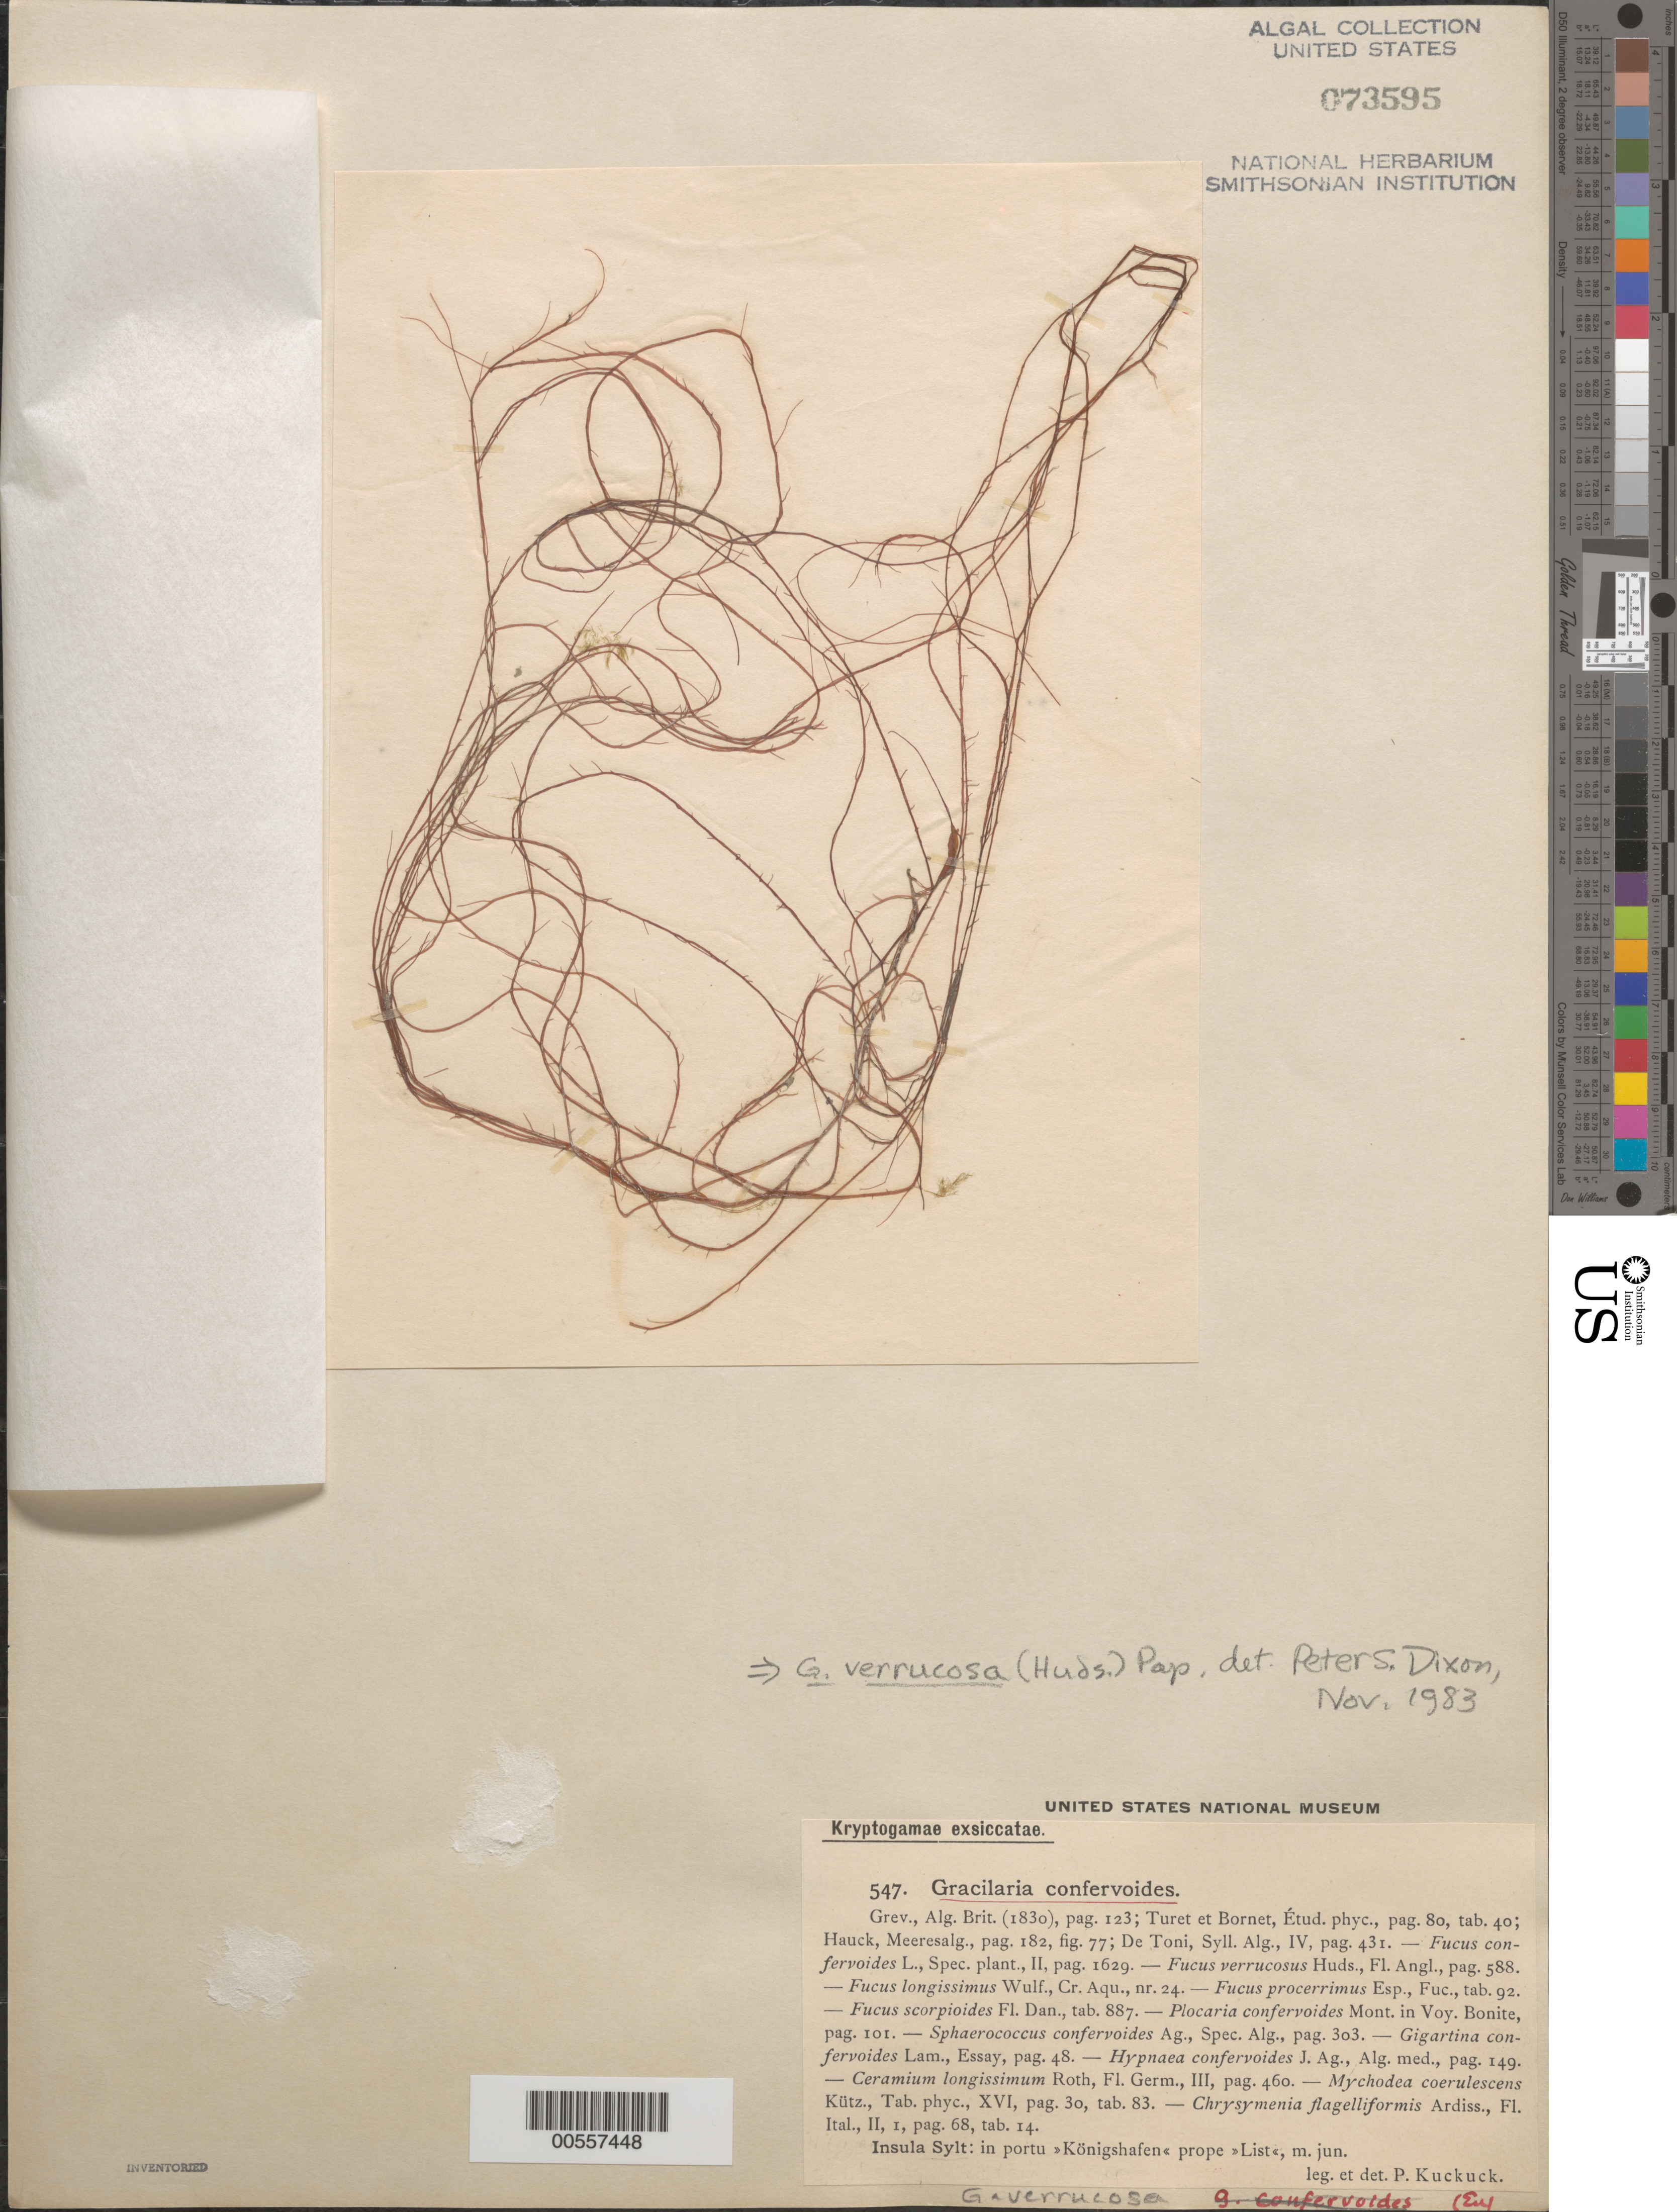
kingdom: Plantae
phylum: Rhodophyta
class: Florideophyceae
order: Gracilariales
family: Gracilariaceae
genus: Gracilariopsis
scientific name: Gracilariopsis longissima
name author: (S.G. Gmel.) Steentoft et al.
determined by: Algae name updating Project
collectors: P. Kuckuck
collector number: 547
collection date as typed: Jun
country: Germany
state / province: Schleswig-Holstein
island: Sylt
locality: Konigshafen near List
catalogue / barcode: US 73595